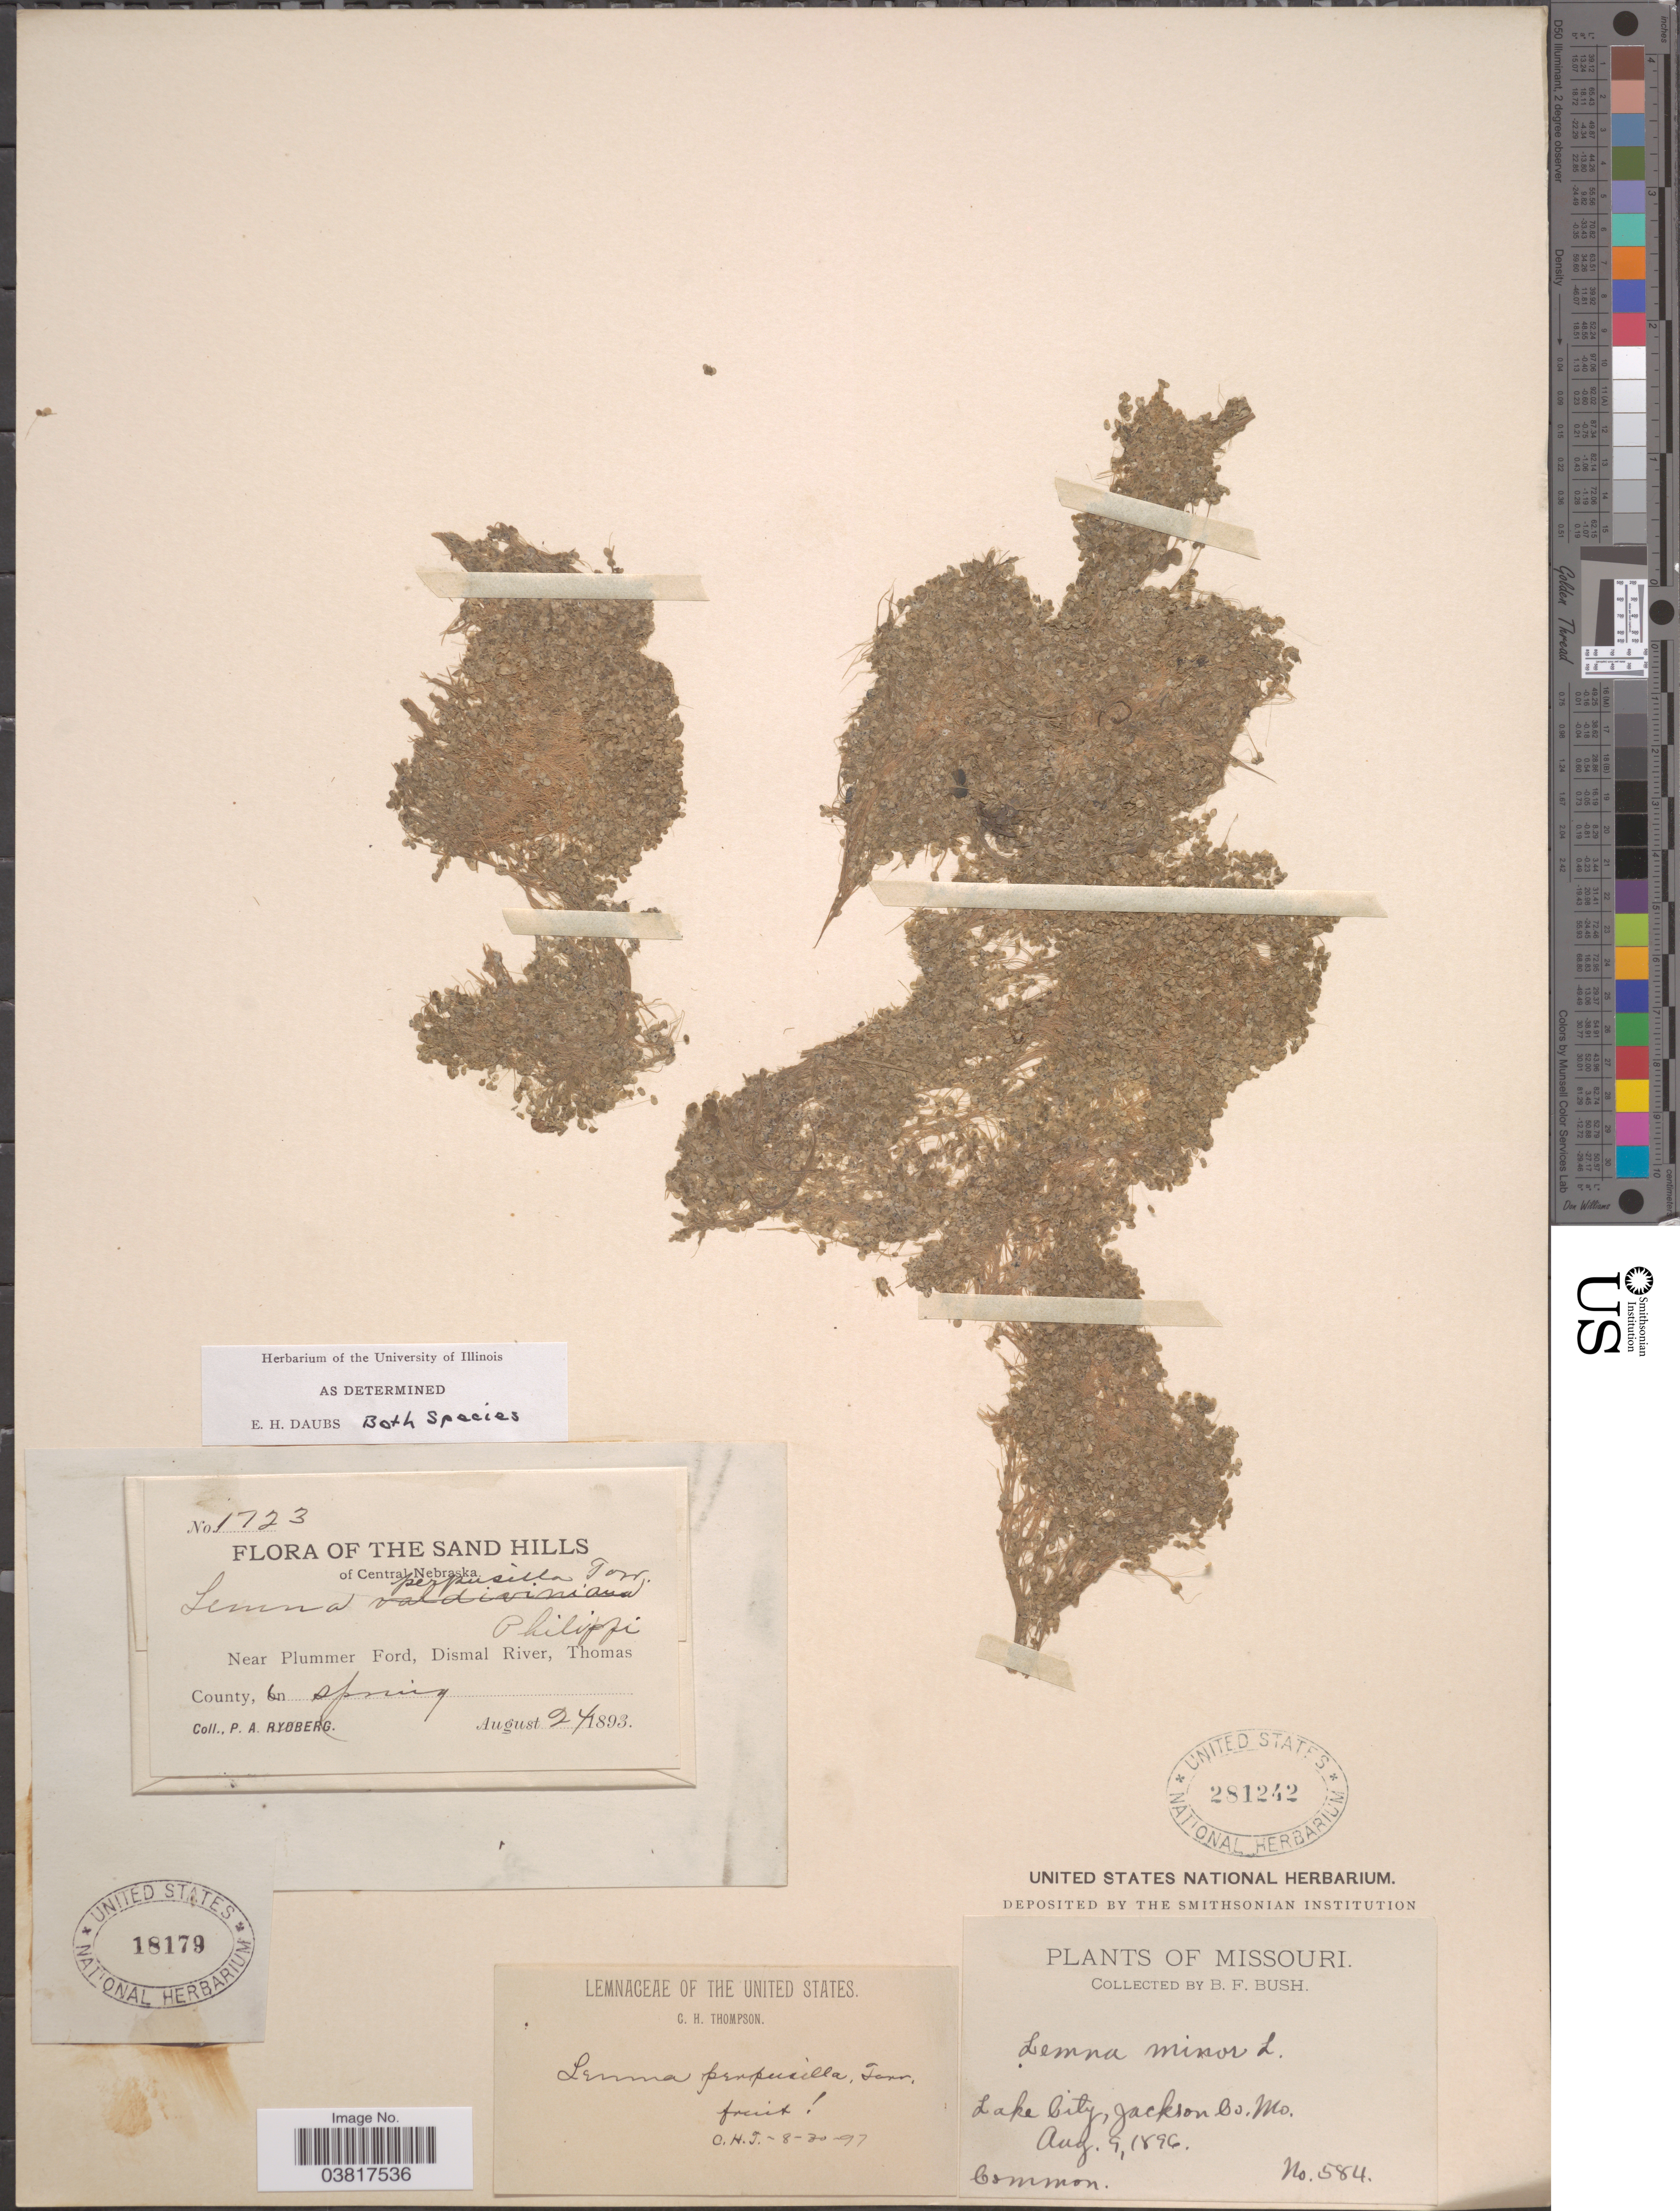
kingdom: Plantae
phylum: Tracheophyta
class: Liliopsida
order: Alismatales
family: Araceae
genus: Lemna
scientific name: Lemna perpusilla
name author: Torr.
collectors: P. A. Rydberg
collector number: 1723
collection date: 1893-08-24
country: United States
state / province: Nebraska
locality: The Sand Hills of Central Nebraska. Near Plummer Ford, Dismal River, Thomas County, in spring.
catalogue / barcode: US 18179